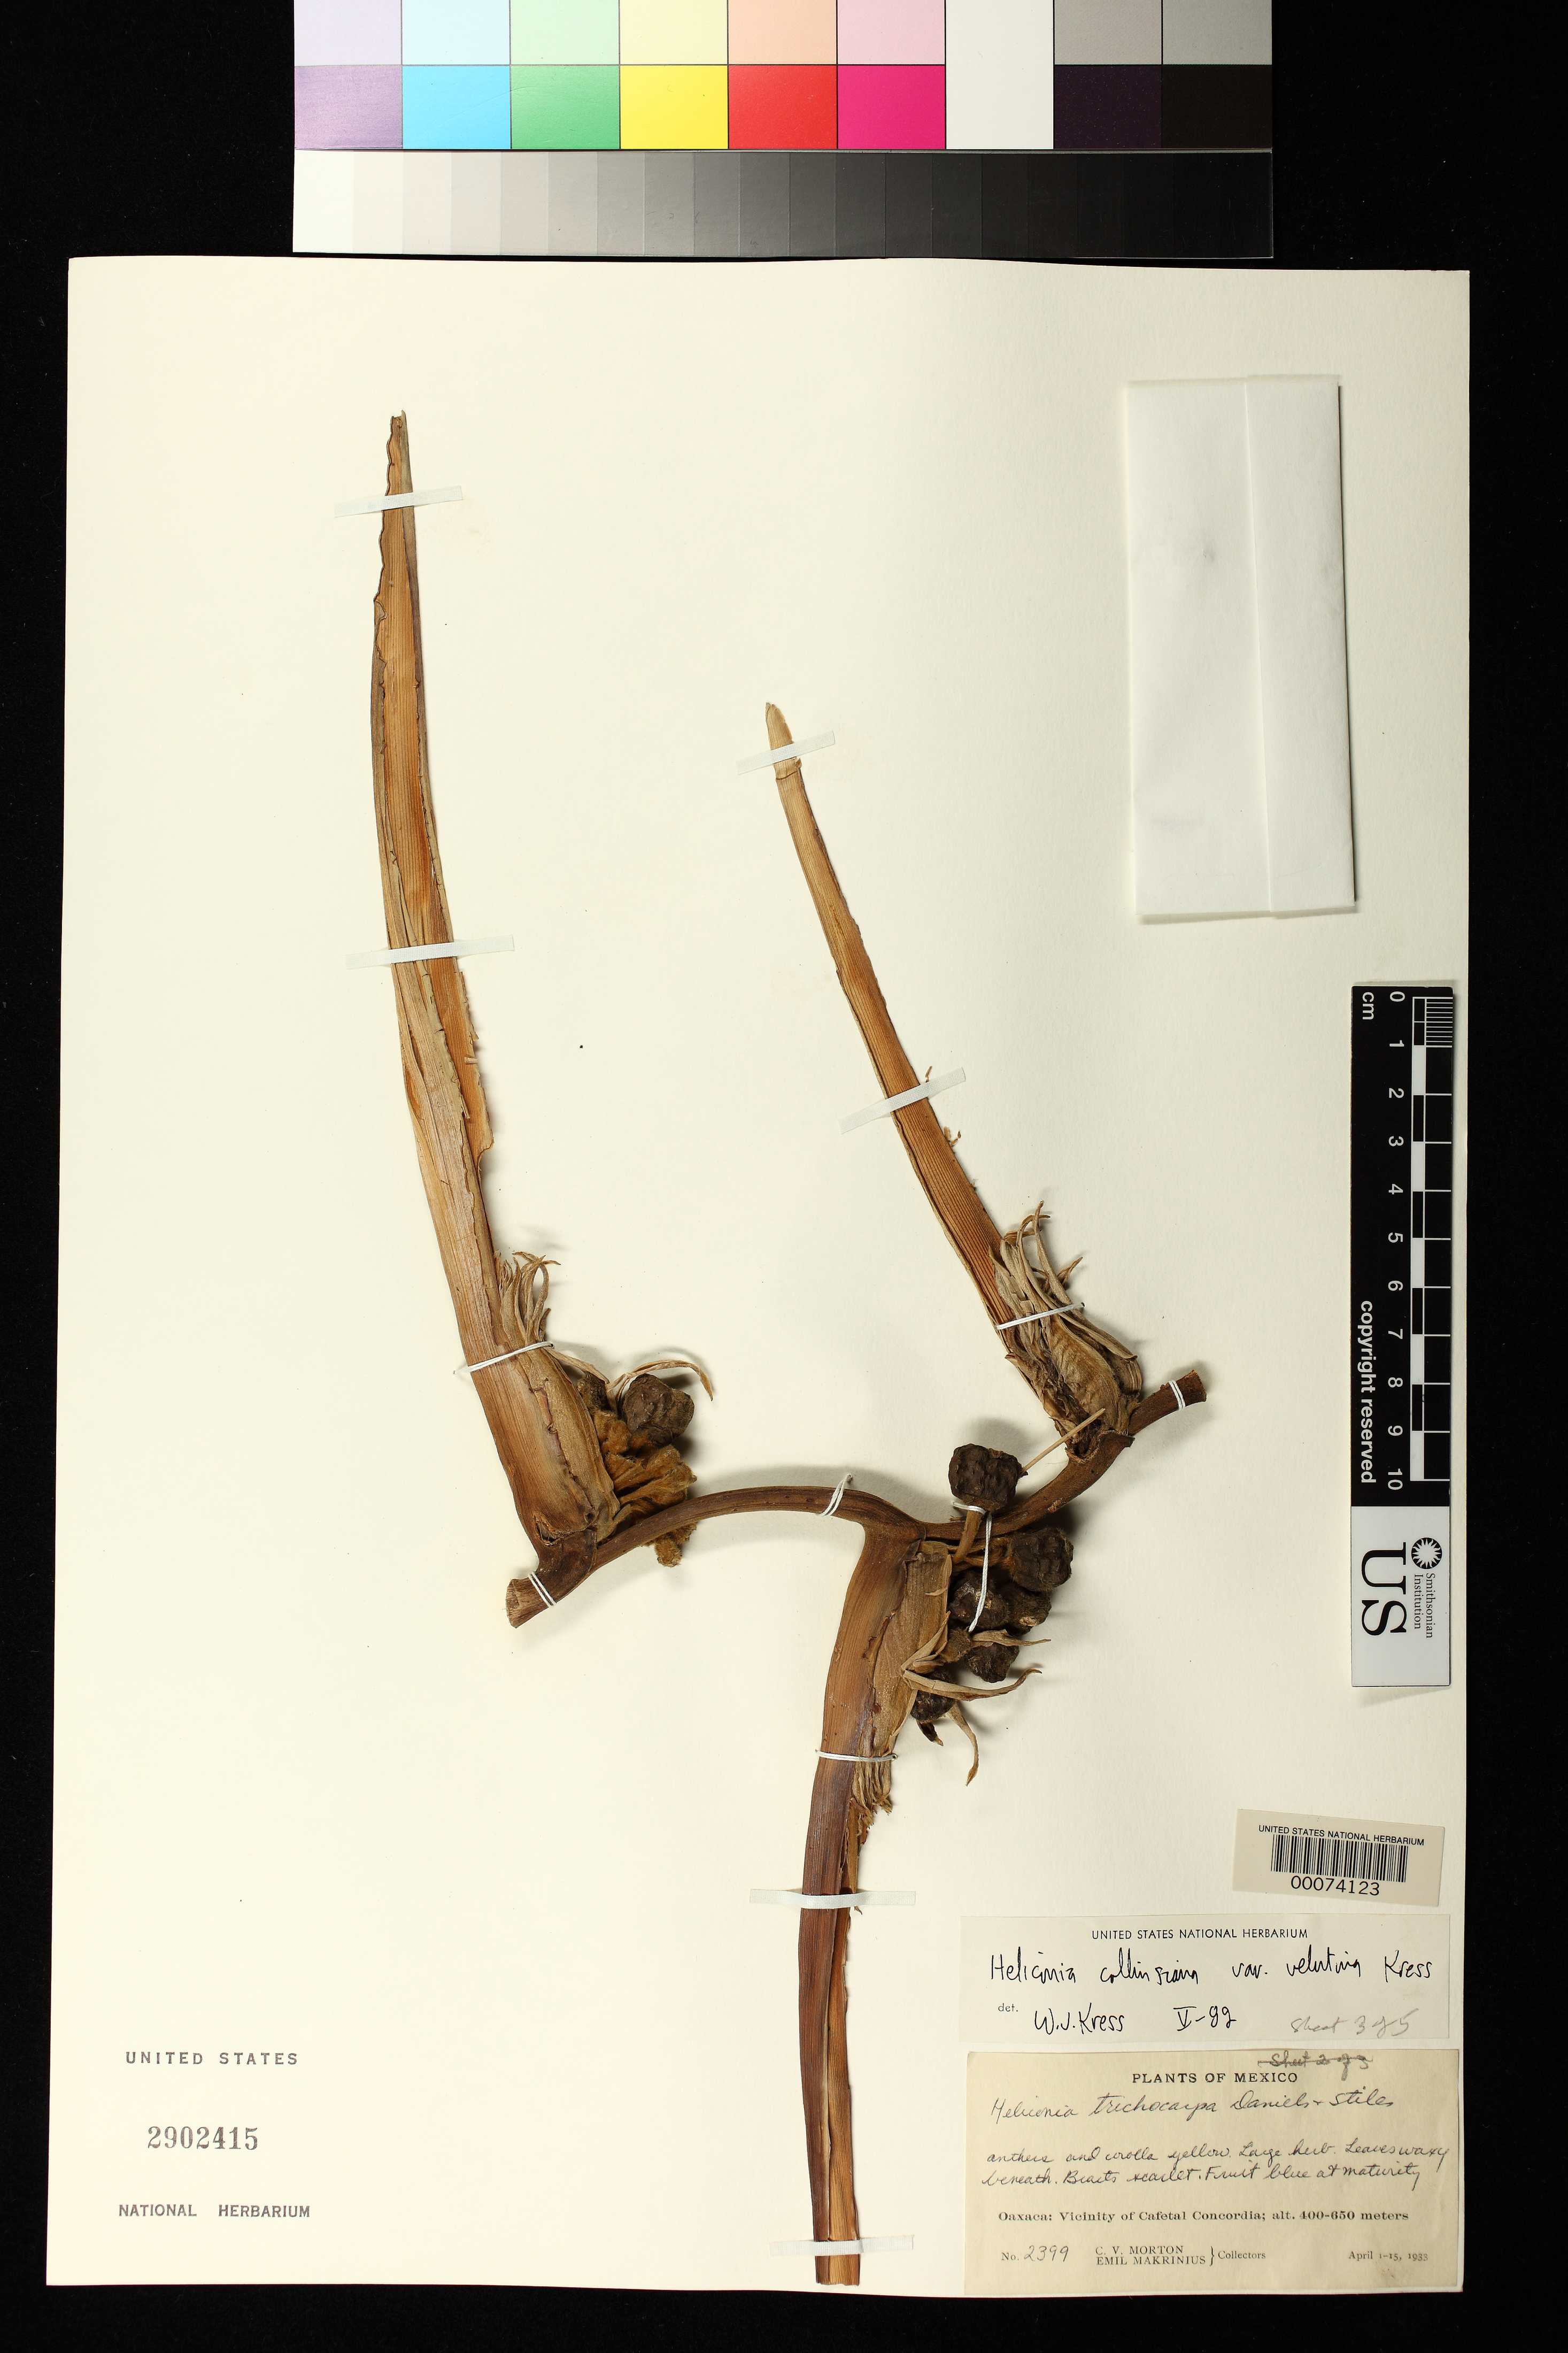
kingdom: Plantae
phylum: Tracheophyta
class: Liliopsida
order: Zingiberales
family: Heliconiaceae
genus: Heliconia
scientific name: Heliconia collinsiana var. velutina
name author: W.J. Kress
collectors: C. V. Morton & E. Makrinius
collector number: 2399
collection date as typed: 01 Apr 1933 to 15 Apr 1933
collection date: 1933-04-01/1933-04-15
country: Mexico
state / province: Oaxaca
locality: Vicinity of cafetal concordia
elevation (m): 400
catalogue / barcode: US 2902415